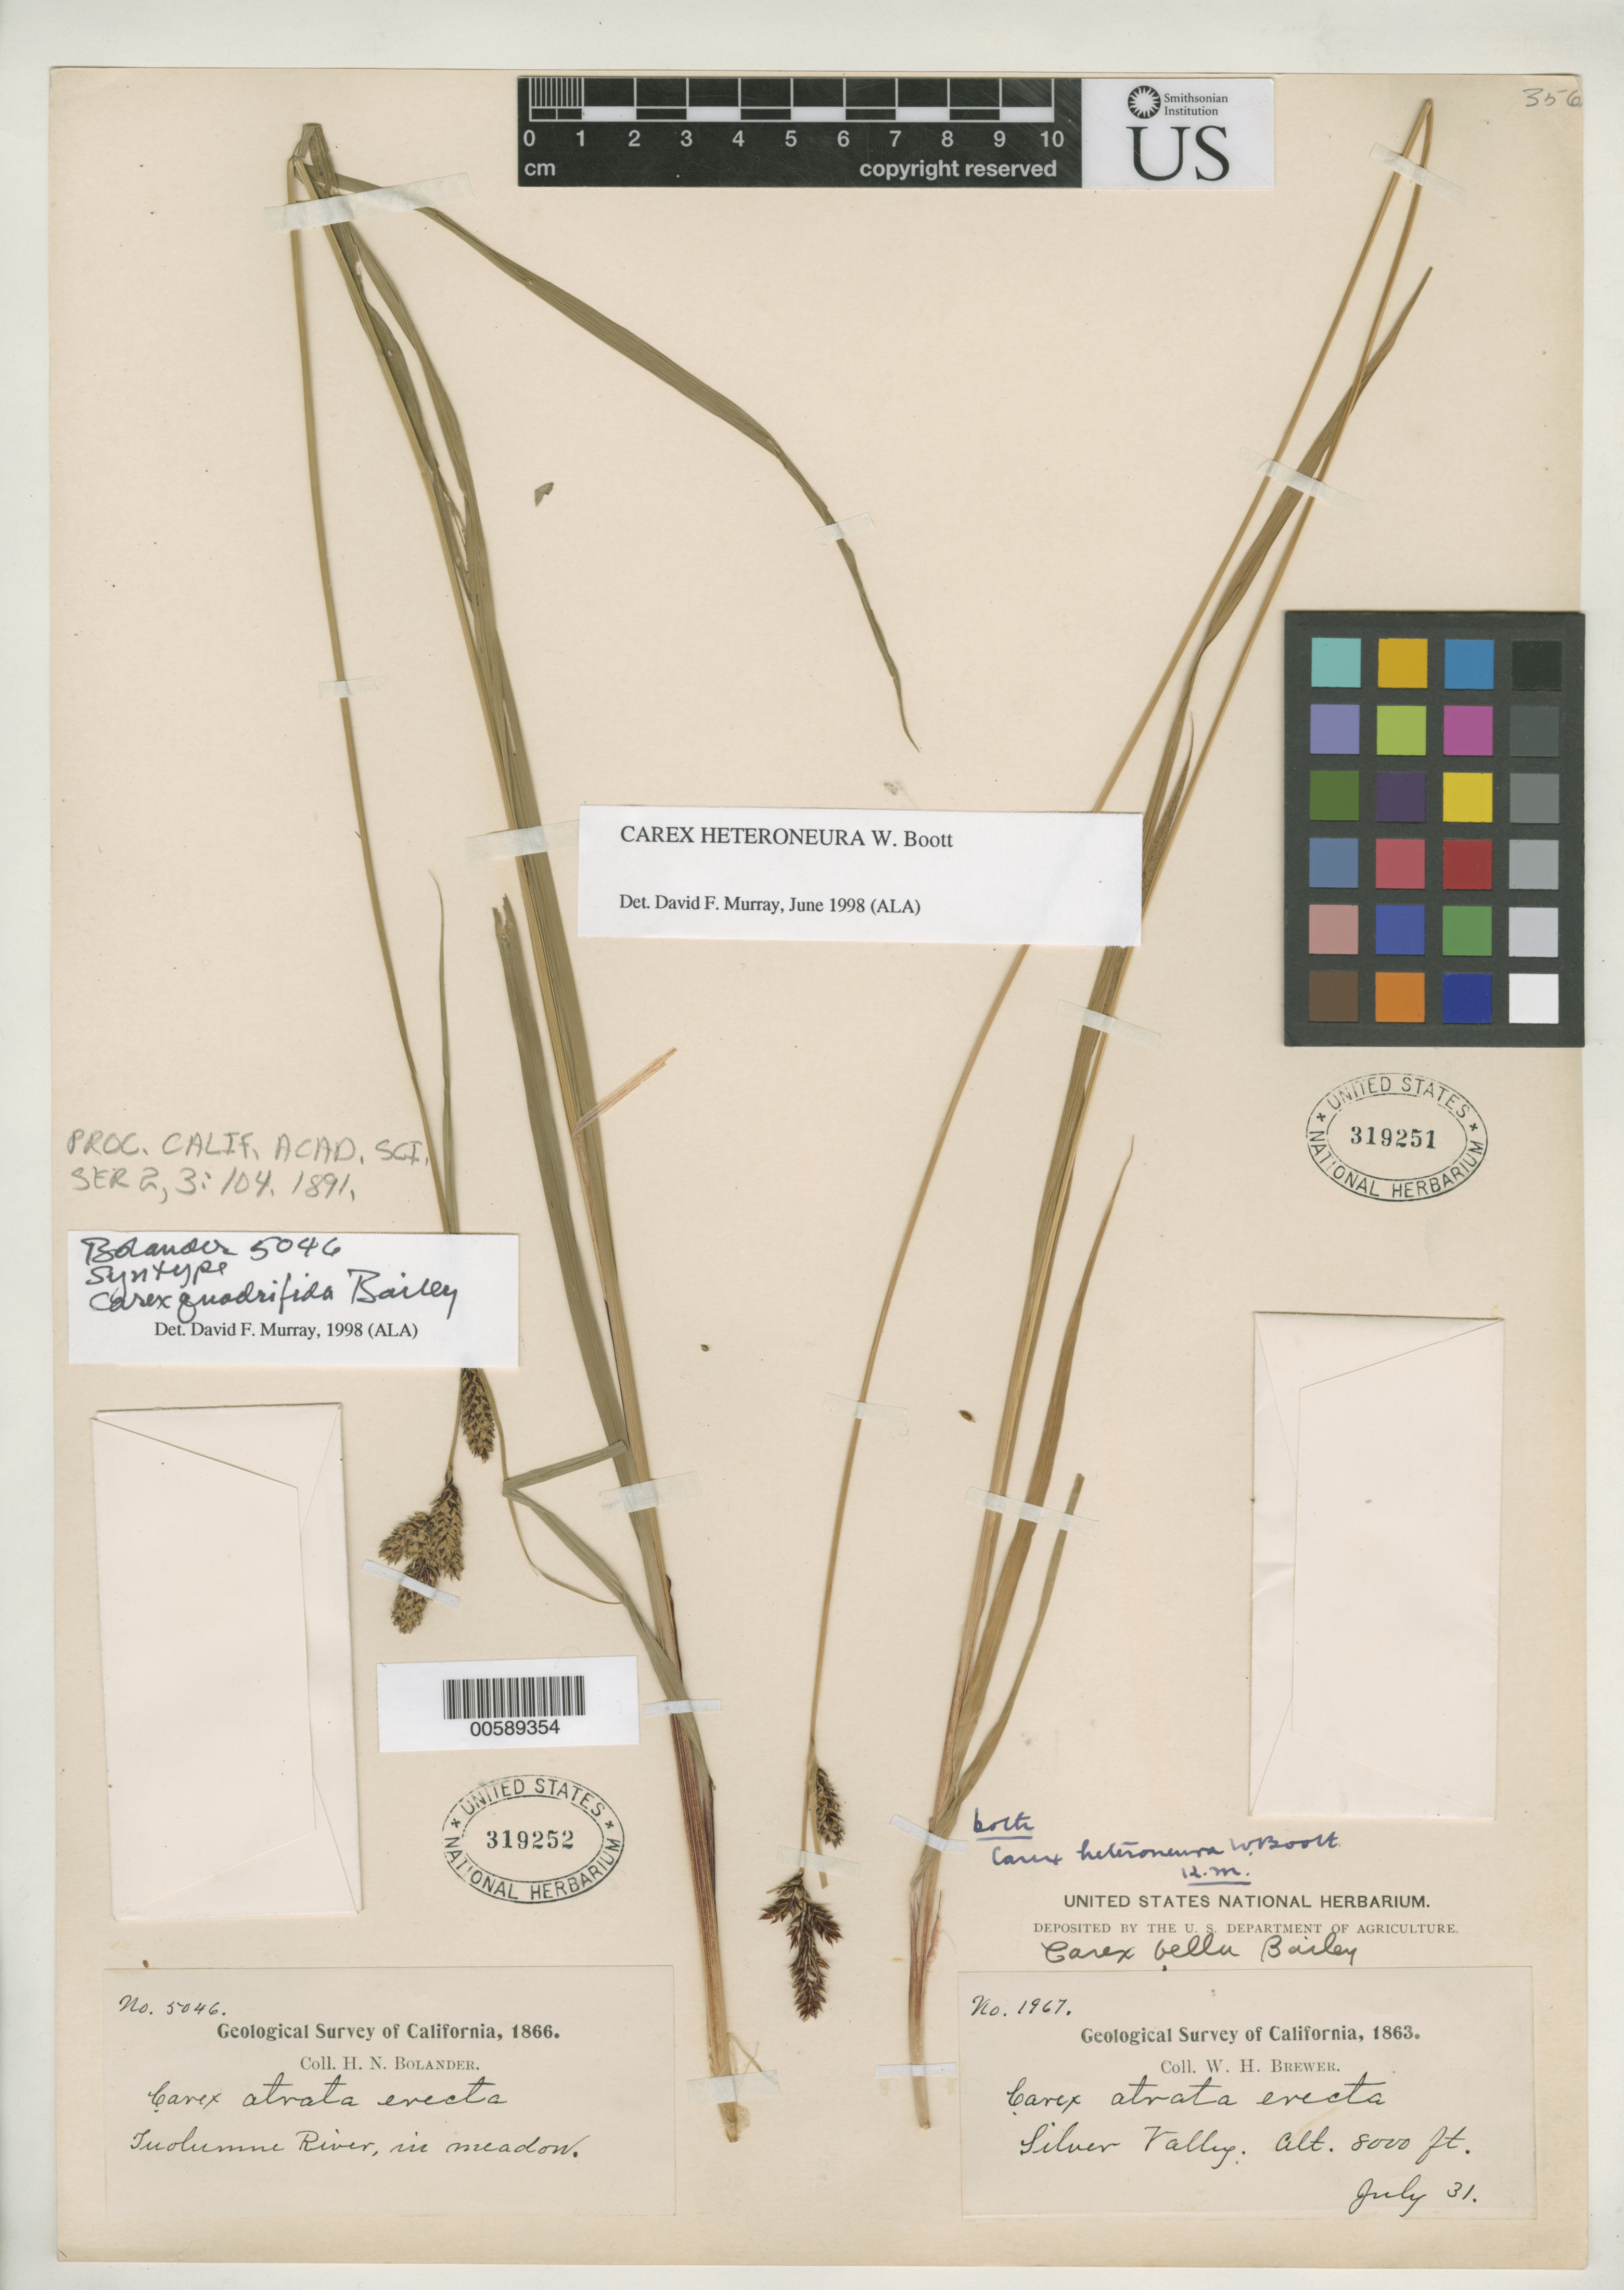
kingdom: Plantae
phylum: Tracheophyta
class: Liliopsida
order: Poales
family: Cyperaceae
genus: Carex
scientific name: Carex quadrifida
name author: L.H. Bailey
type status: Isosyntype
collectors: H. Bolander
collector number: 5046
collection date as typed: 1866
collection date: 1866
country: United States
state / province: California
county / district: Tuolumne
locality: Tuolumne River.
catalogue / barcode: US 319251